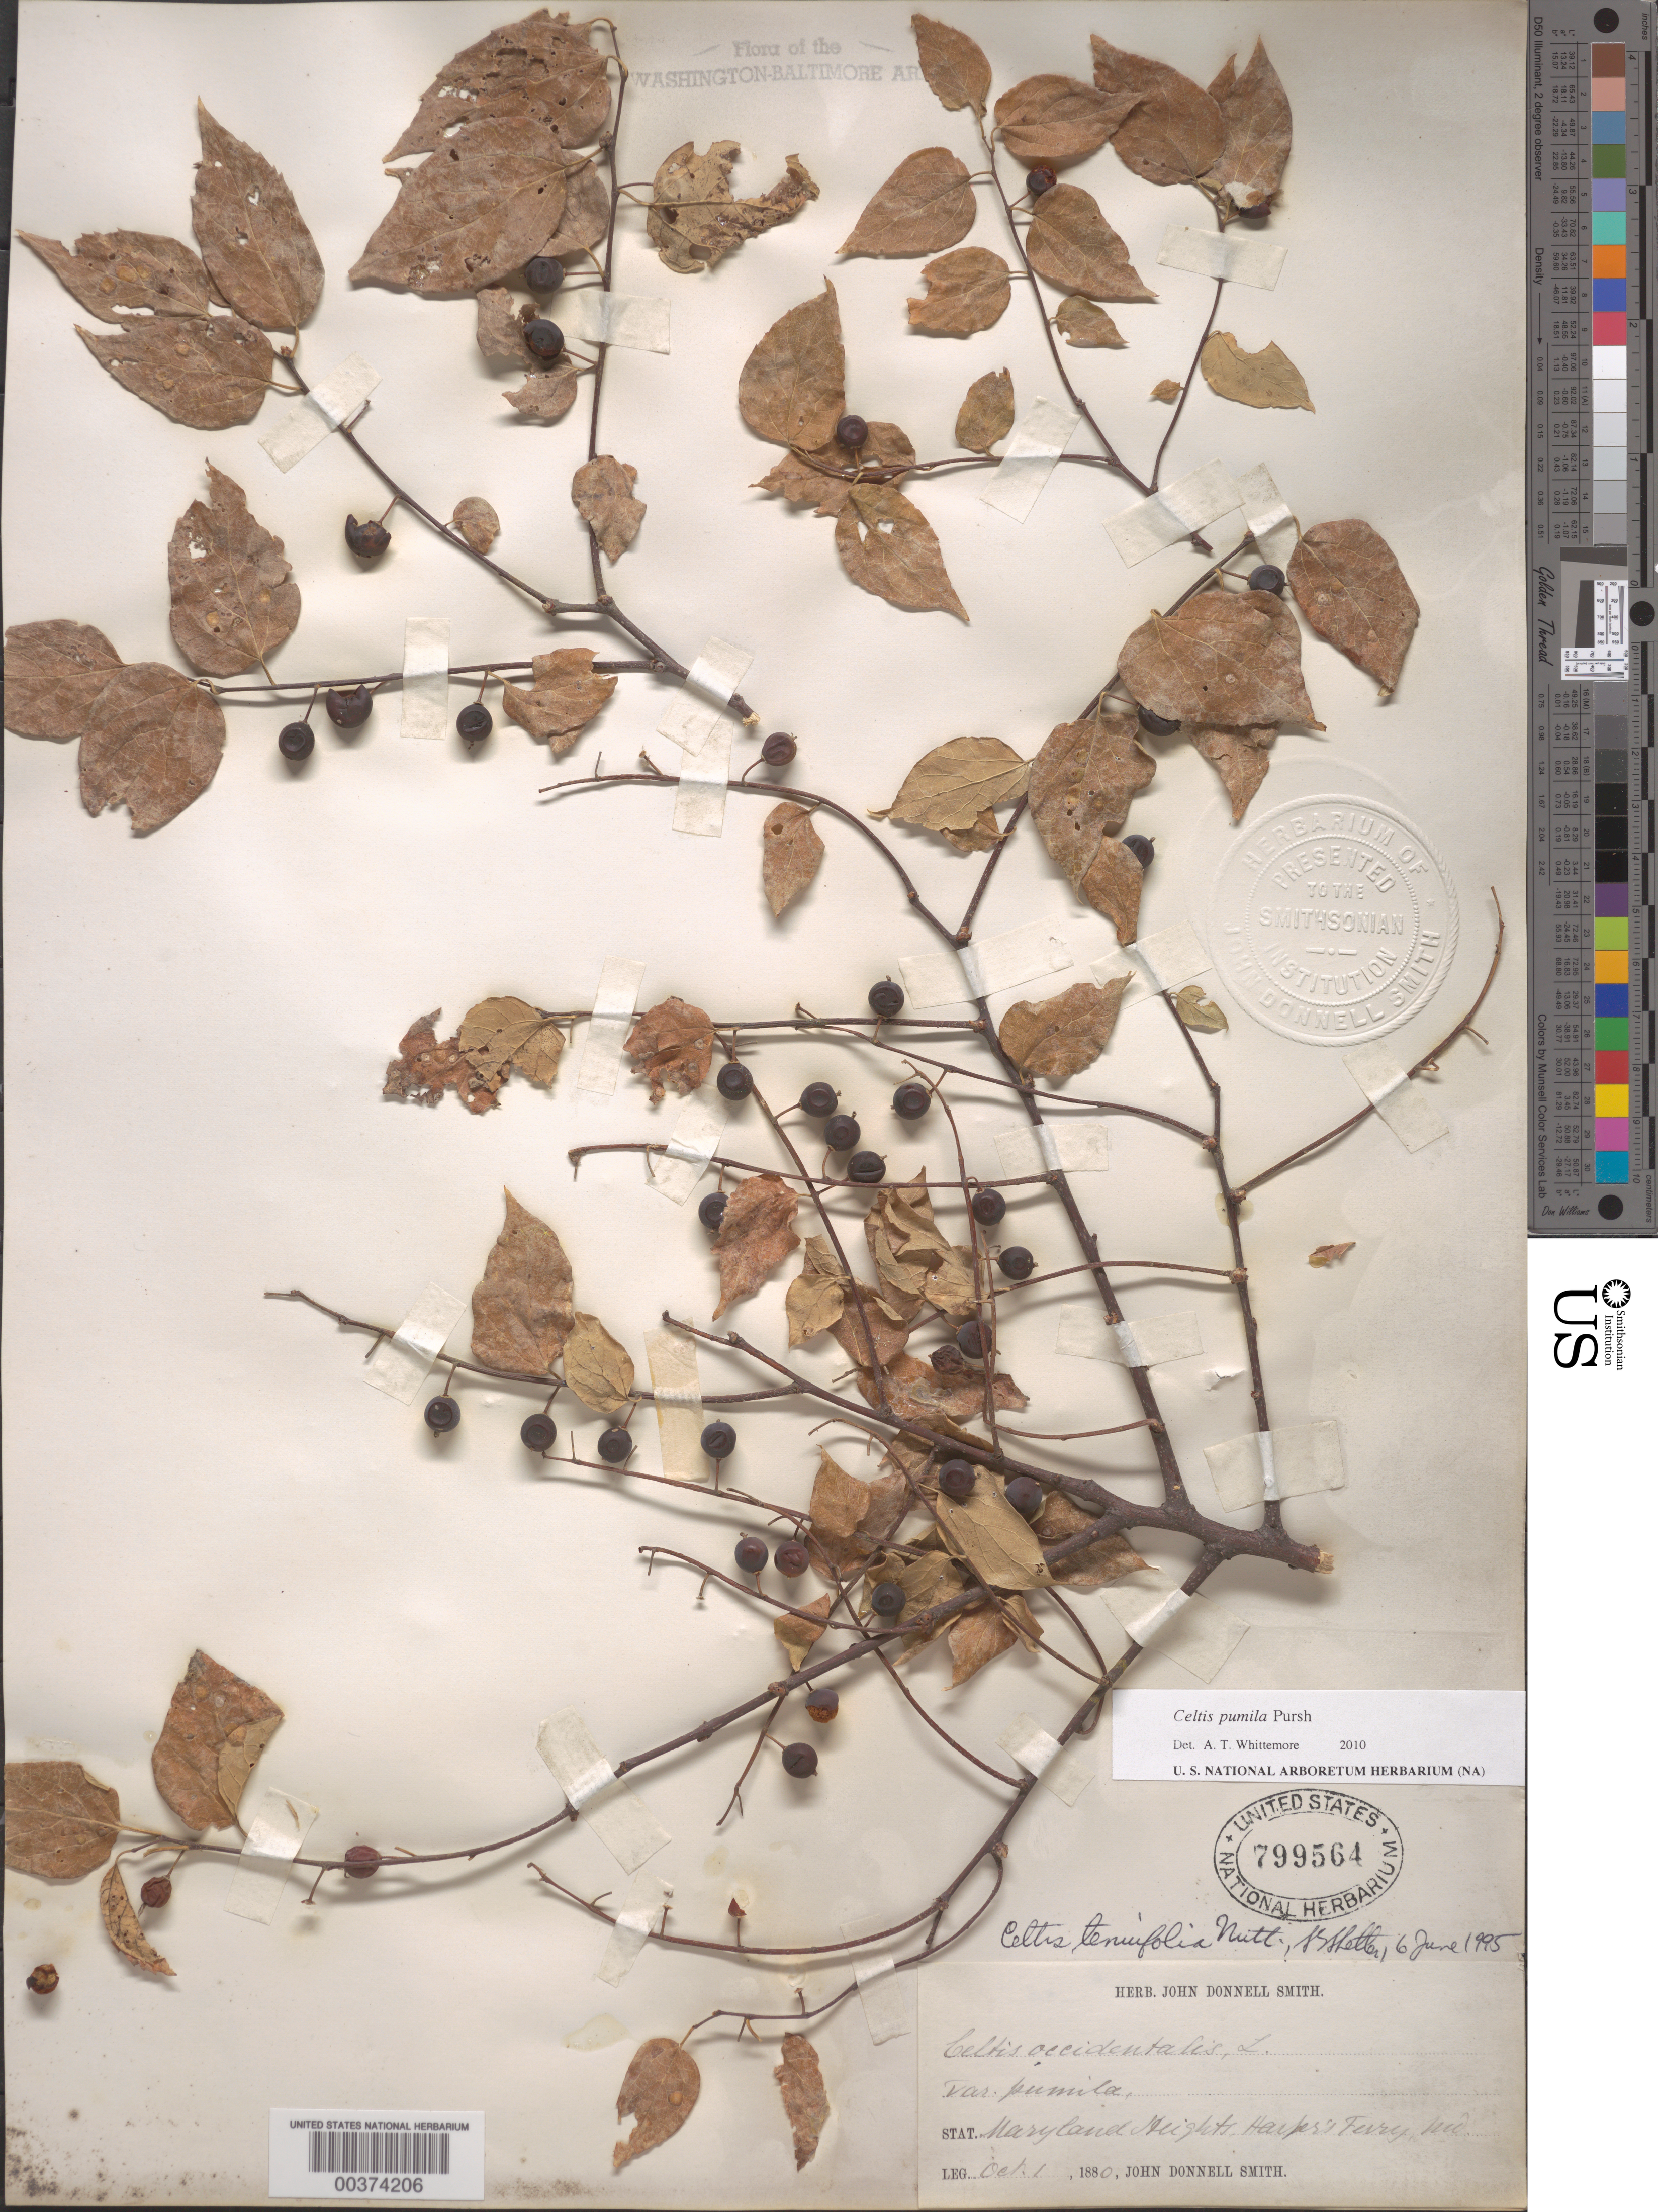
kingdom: Plantae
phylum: Tracheophyta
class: Magnoliopsida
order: Rosales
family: Cannabaceae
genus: Celtis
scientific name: Celtis pumila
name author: Pursh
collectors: J. Donnell Smith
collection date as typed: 01 Oct 1880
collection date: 1880-10-01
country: United States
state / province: Maryland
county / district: Frederick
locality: Maryland Heights, Harpers Ferry C. and O. Canal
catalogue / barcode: US 799564